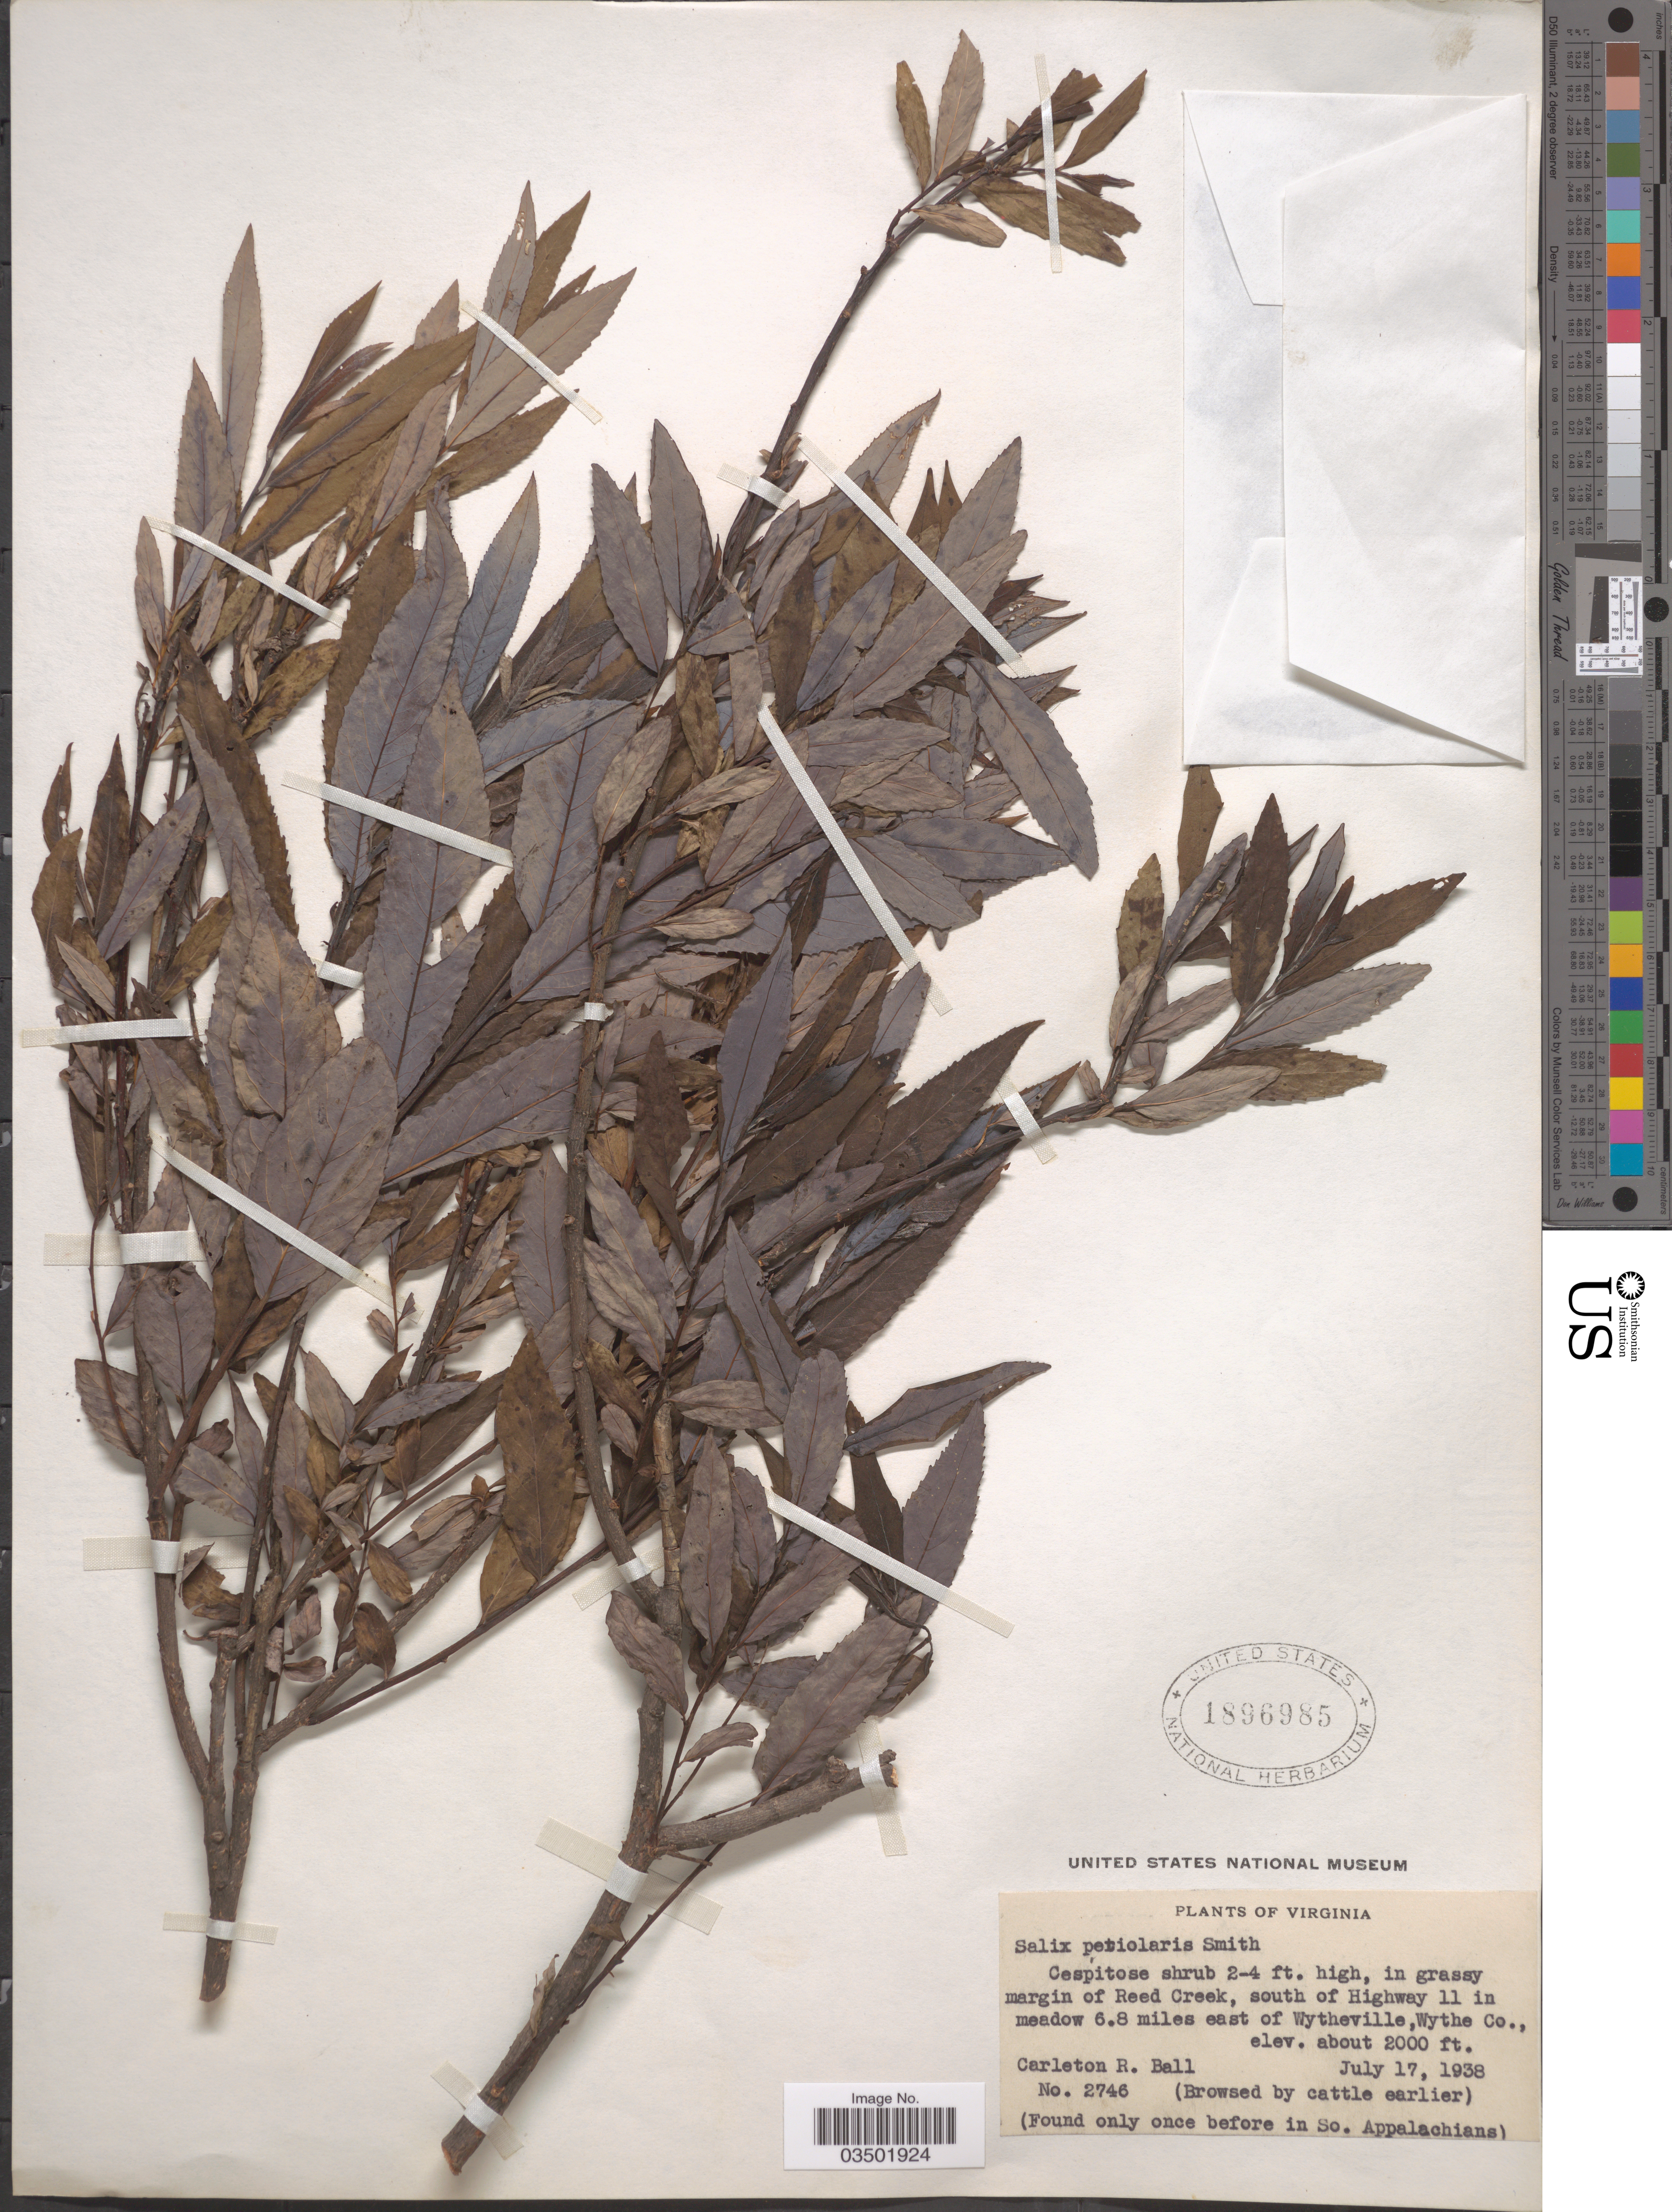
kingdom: Plantae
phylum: Tracheophyta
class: Magnoliopsida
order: Malpighiales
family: Salicaceae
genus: Salix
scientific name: Salix petiolaris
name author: Sm.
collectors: R. H. Ball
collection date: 1938-07-17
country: United States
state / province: Virginia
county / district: Wythe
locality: In grassy margin of Reed Creek, S of Highway 11 in meadow 6.8 miles E of Wytheville.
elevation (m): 610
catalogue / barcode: US 1896985